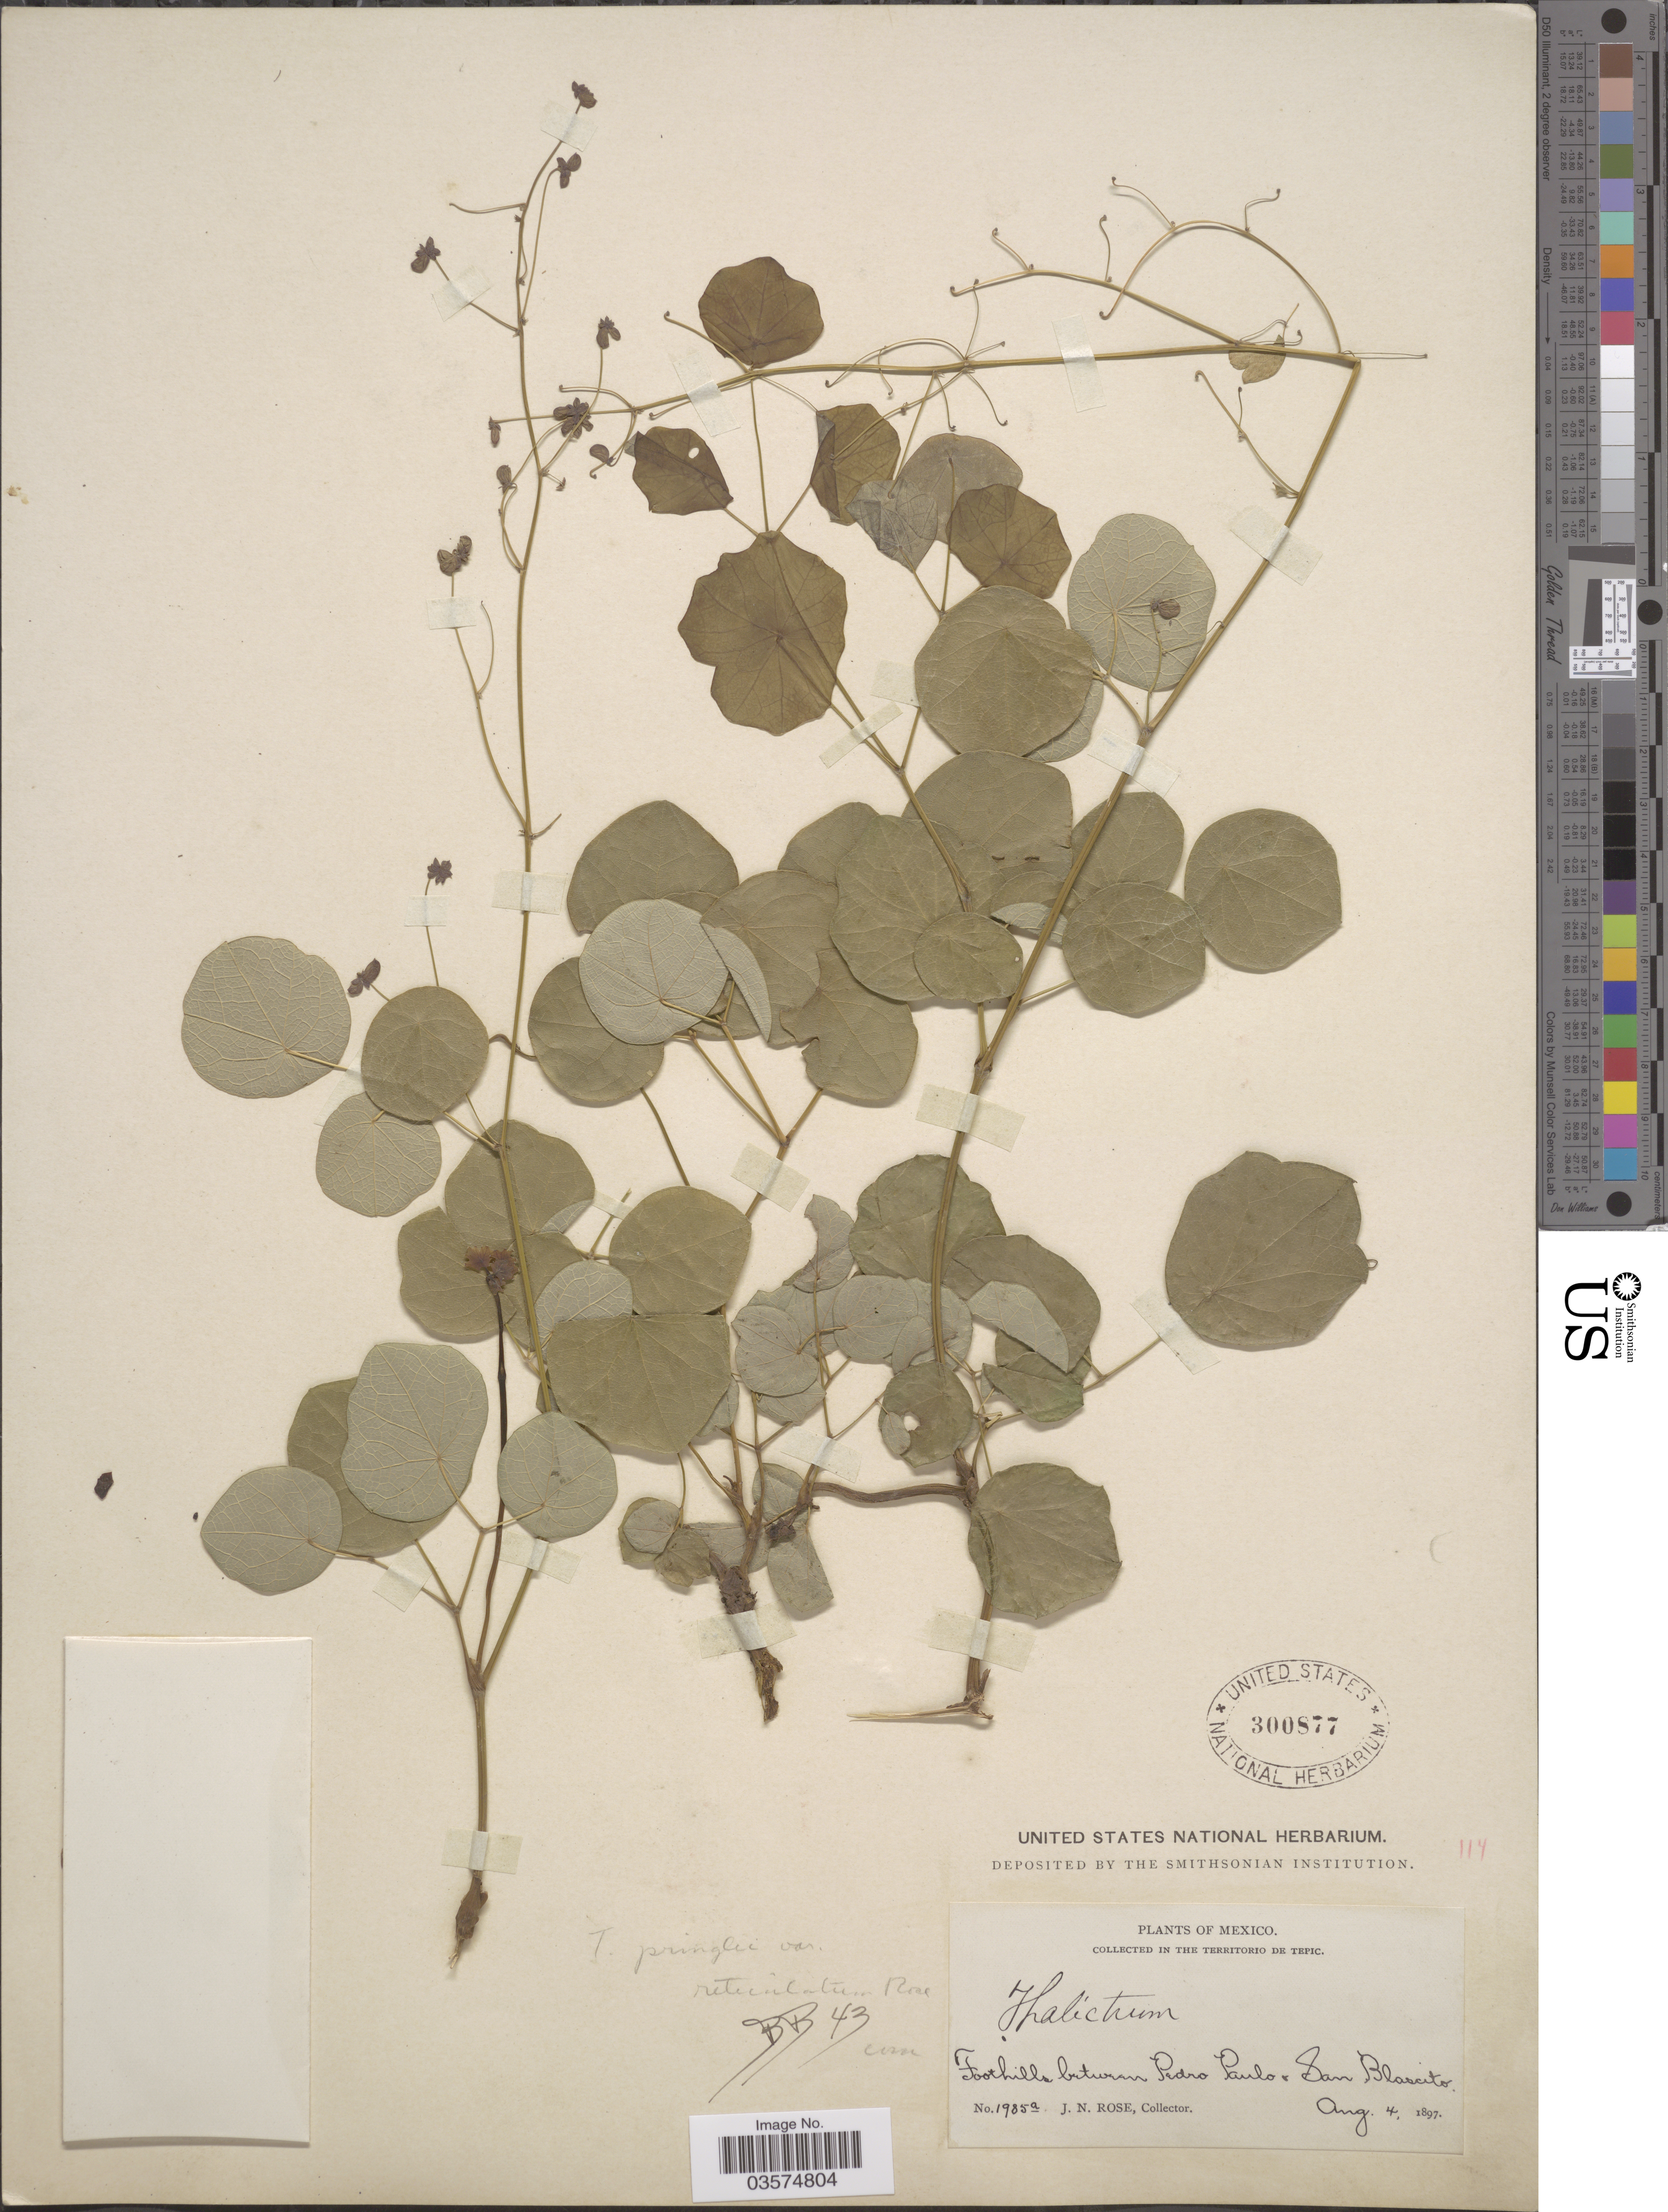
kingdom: Plantae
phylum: Tracheophyta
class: Magnoliopsida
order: Ranunculales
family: Ranunculaceae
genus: Thalictrum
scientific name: Thalictrum pringlei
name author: S. Watson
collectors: J. N. Rose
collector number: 1985a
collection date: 1897-08-04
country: Mexico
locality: The Territorio de Tepic. Foothills between Pedro Paulo & San Blascito.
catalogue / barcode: US 300877